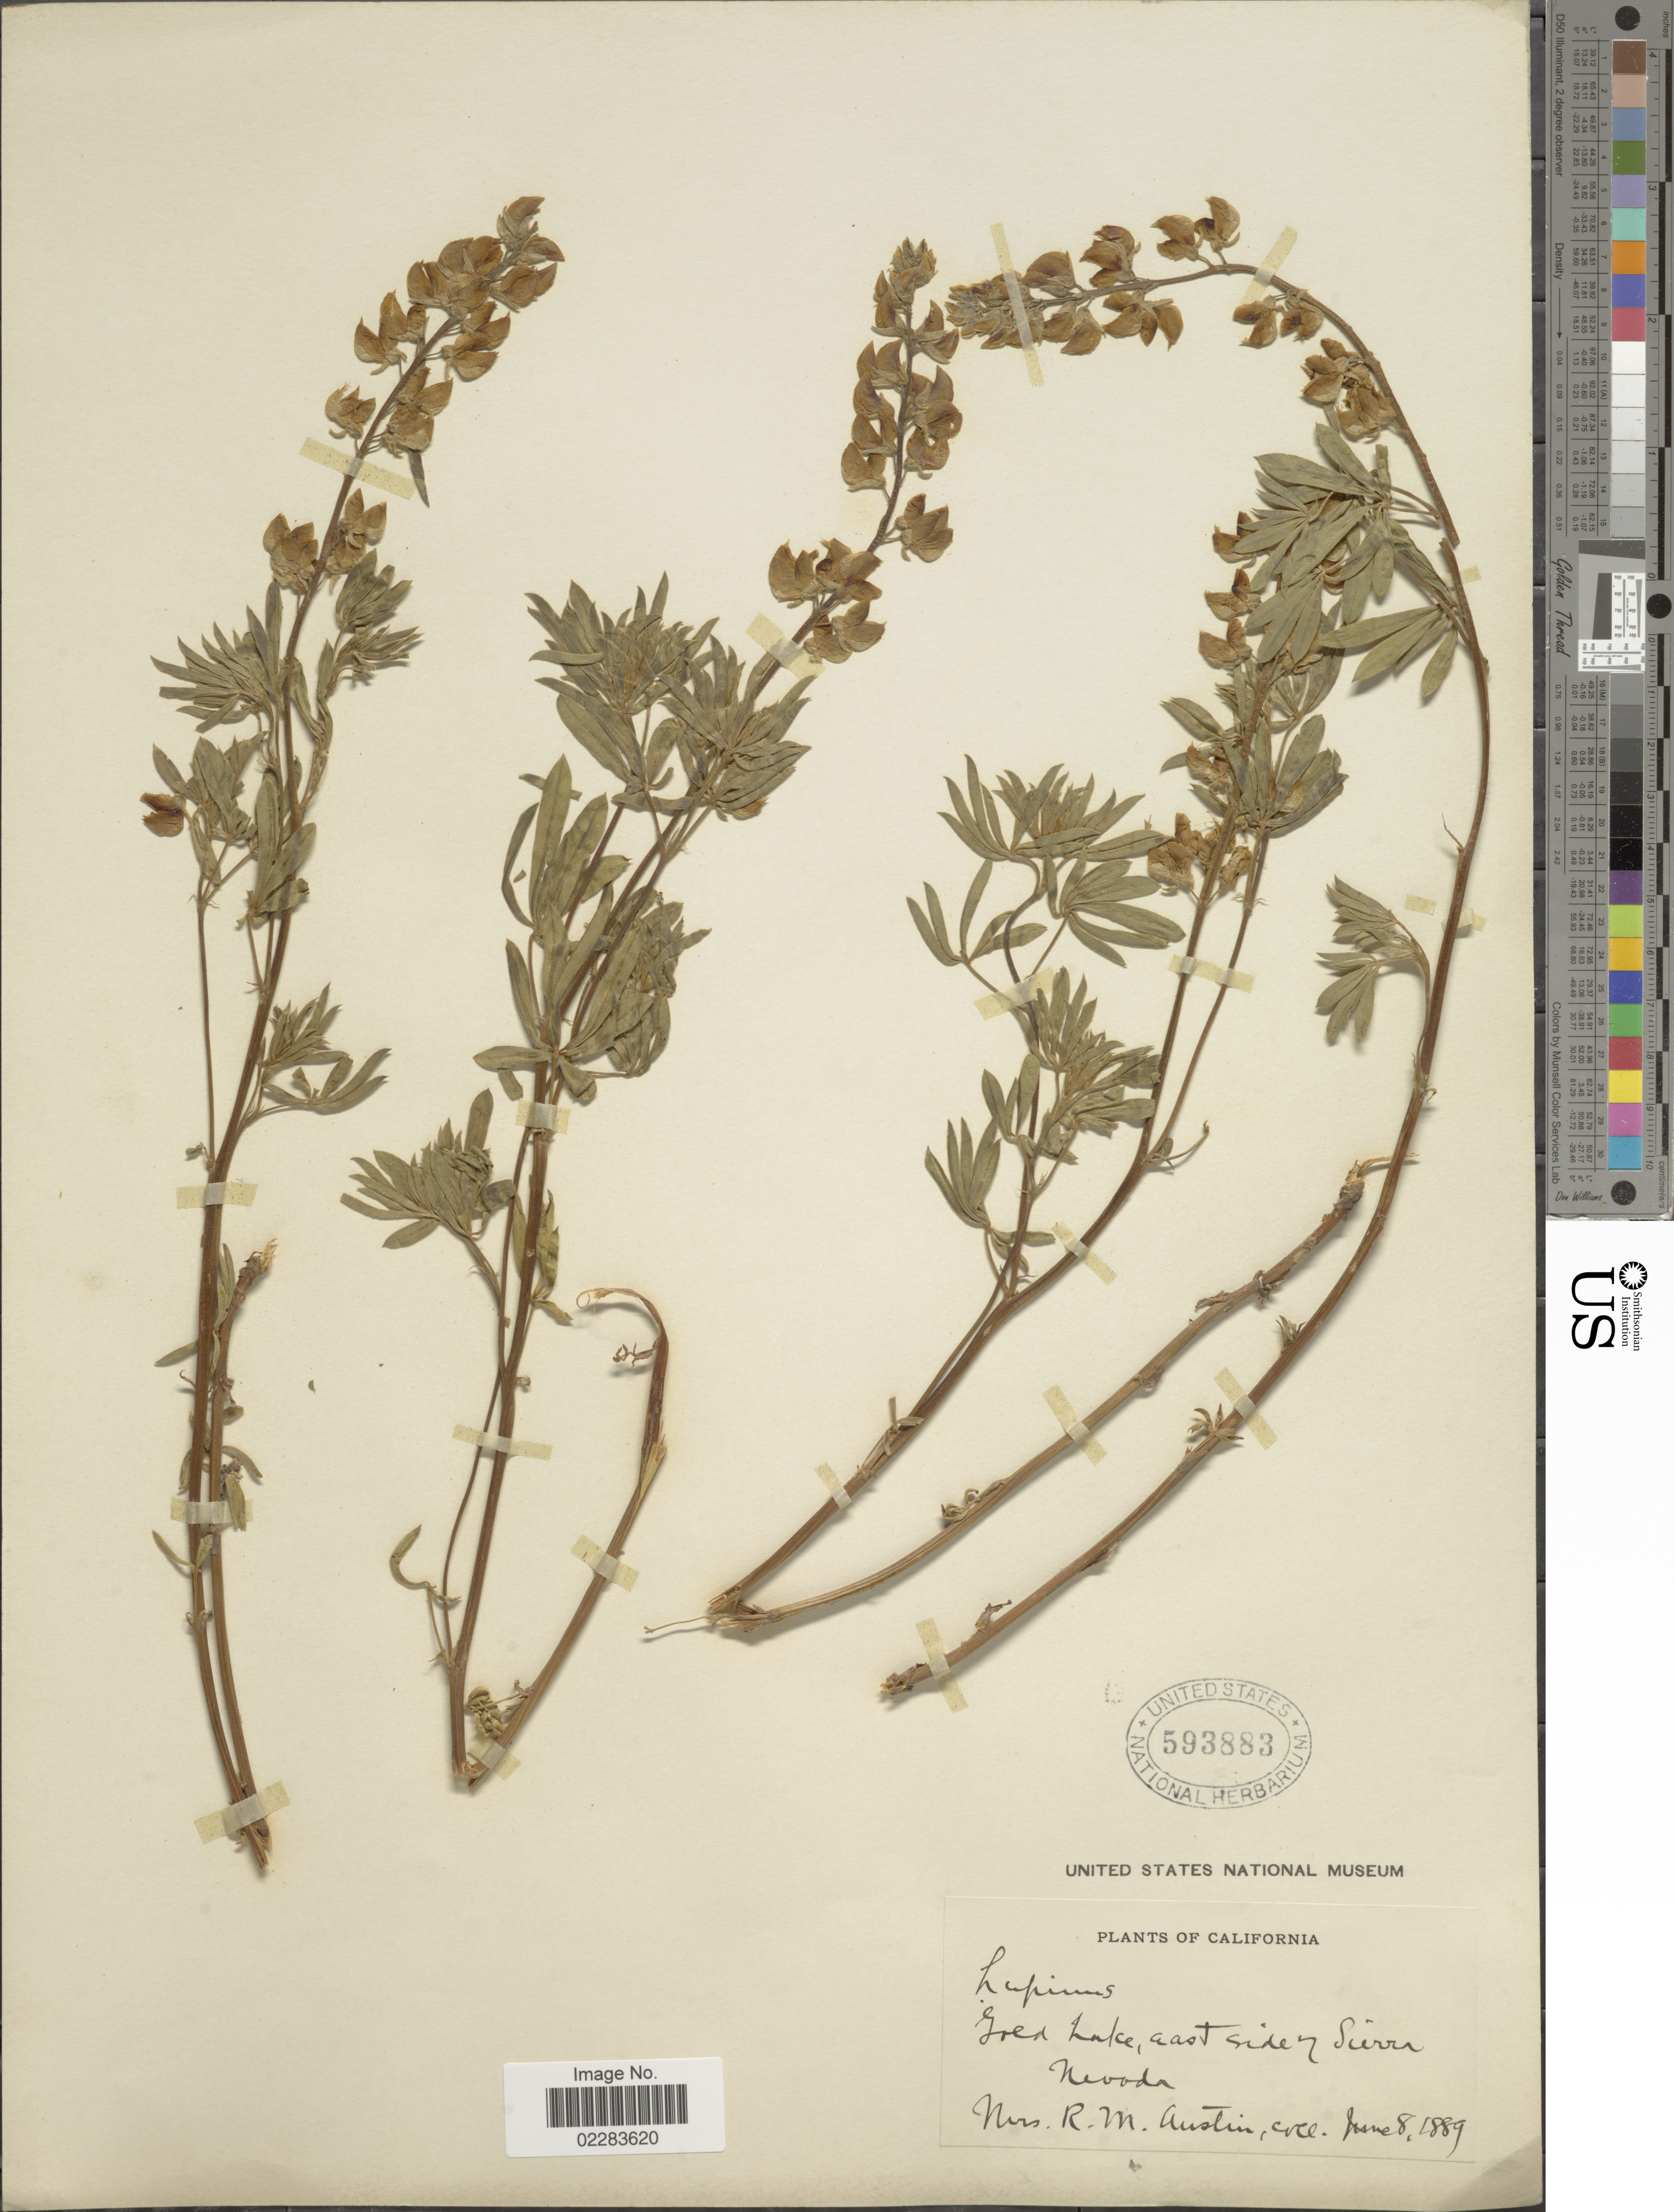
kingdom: Plantae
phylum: Tracheophyta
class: Magnoliopsida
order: Fabales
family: Fabaceae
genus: Lupinus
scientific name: Lupinus albicaulis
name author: Douglas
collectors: R. Austin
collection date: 1889-06-08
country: United States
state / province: California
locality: Gold Lake, east side of Sierra Nevada.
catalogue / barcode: US 593883